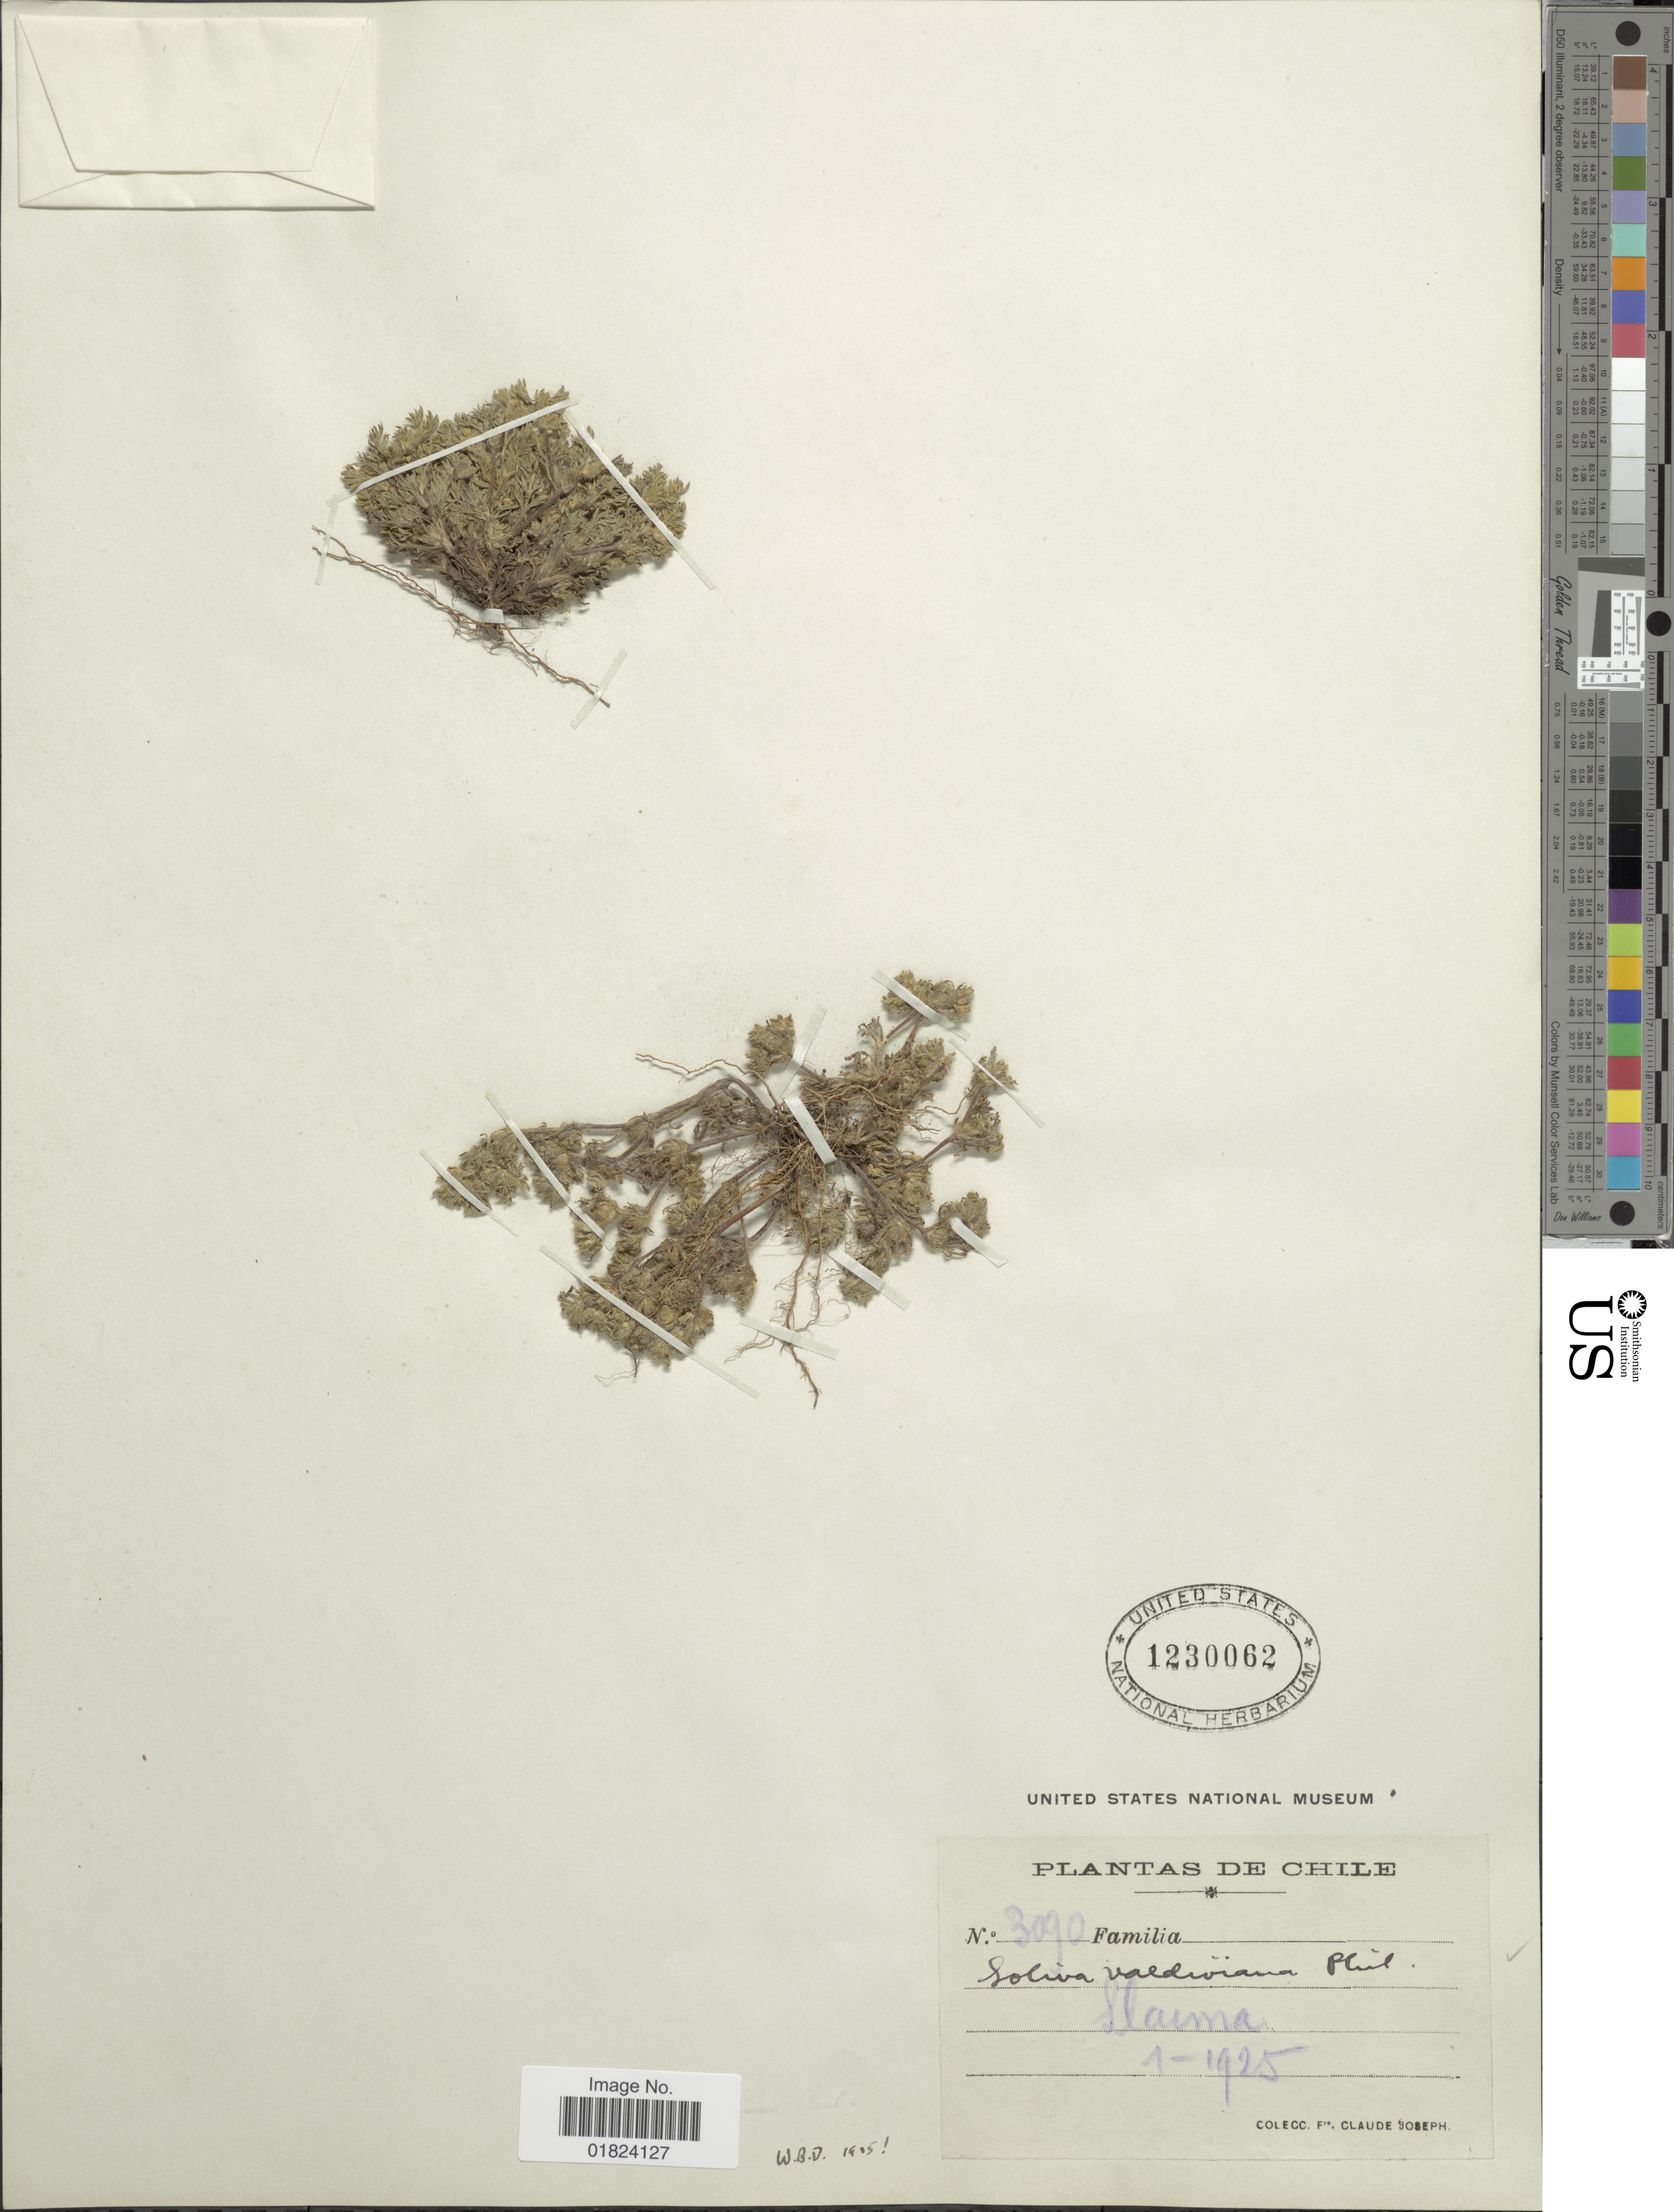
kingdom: Plantae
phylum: Tracheophyta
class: Magnoliopsida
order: Asterales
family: Asteraceae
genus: Soliva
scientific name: Soliva valdiviana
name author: Phil.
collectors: Bro. Claude-Joseph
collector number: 3090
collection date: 1925-01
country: Chile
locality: Llaima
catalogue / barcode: US 1230062